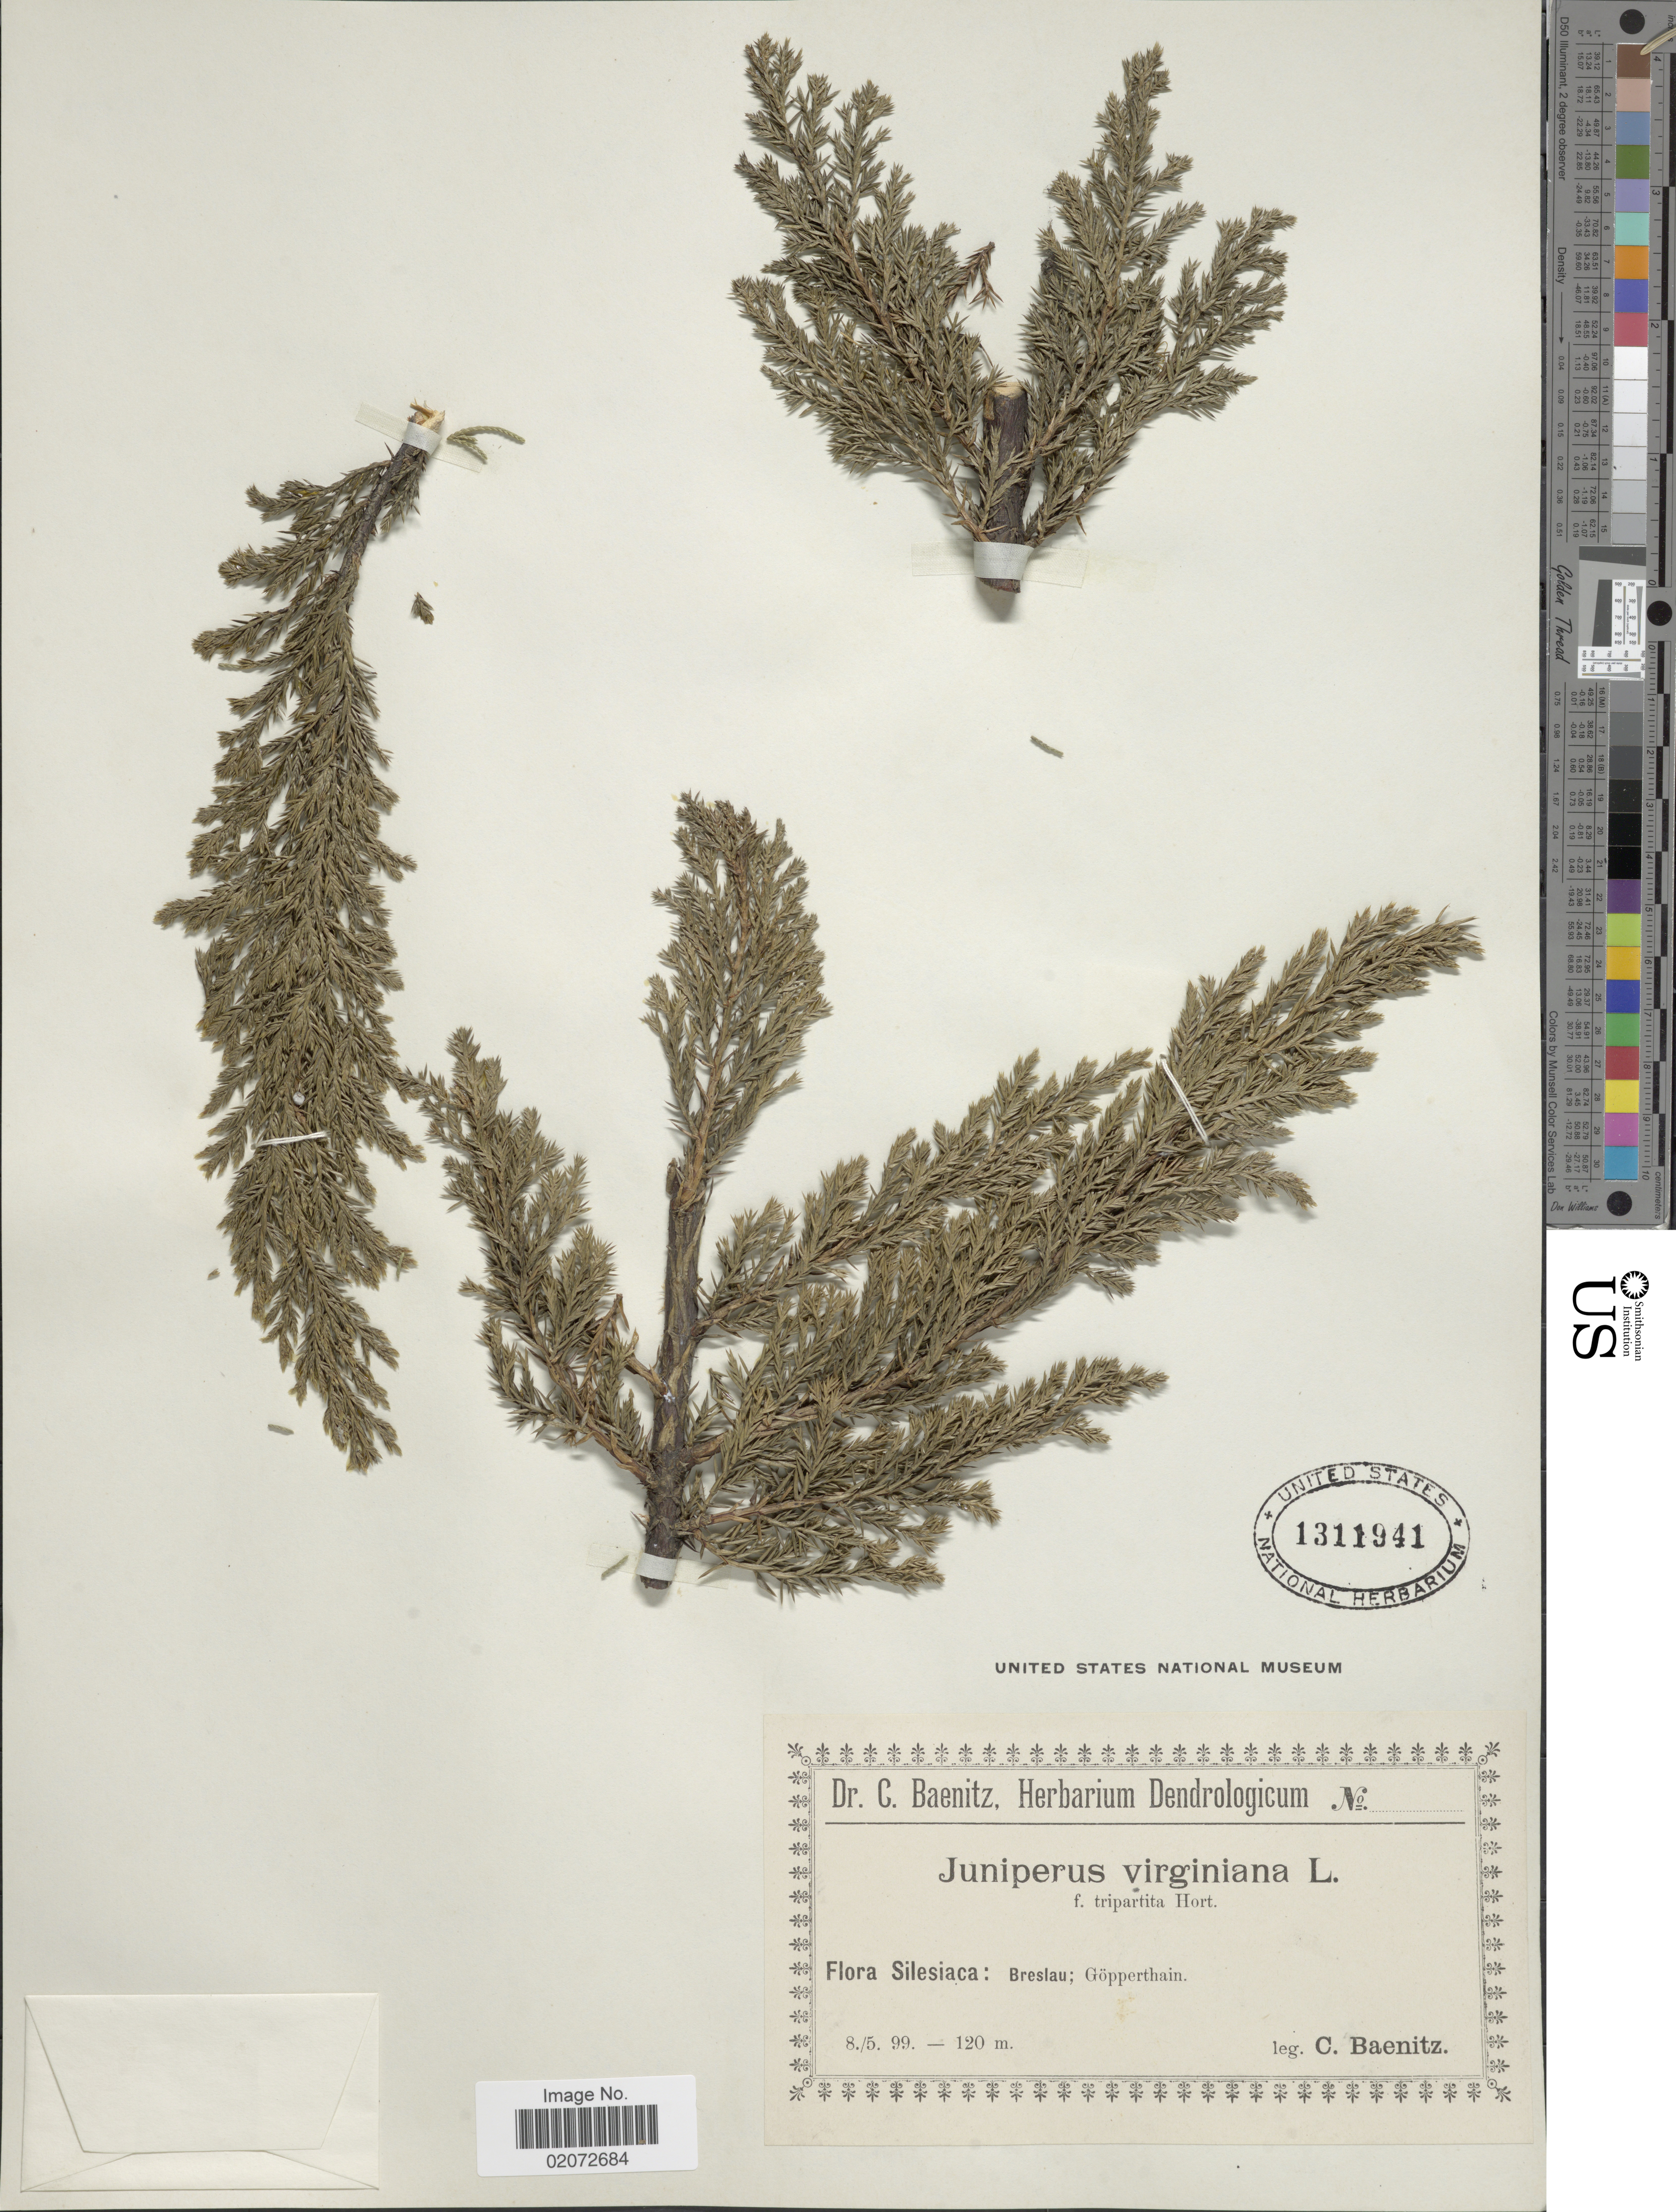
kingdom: Plantae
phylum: Tracheophyta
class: Pinopsida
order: Pinales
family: Cupressaceae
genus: Juniperus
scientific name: Juniperus virginiana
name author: L.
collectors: C. G. Baenitz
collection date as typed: Transcribed d/m/y: 8/5/99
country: Poland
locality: Silesiaca: Breslau; Gopperthain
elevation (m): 120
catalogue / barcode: US 1311941